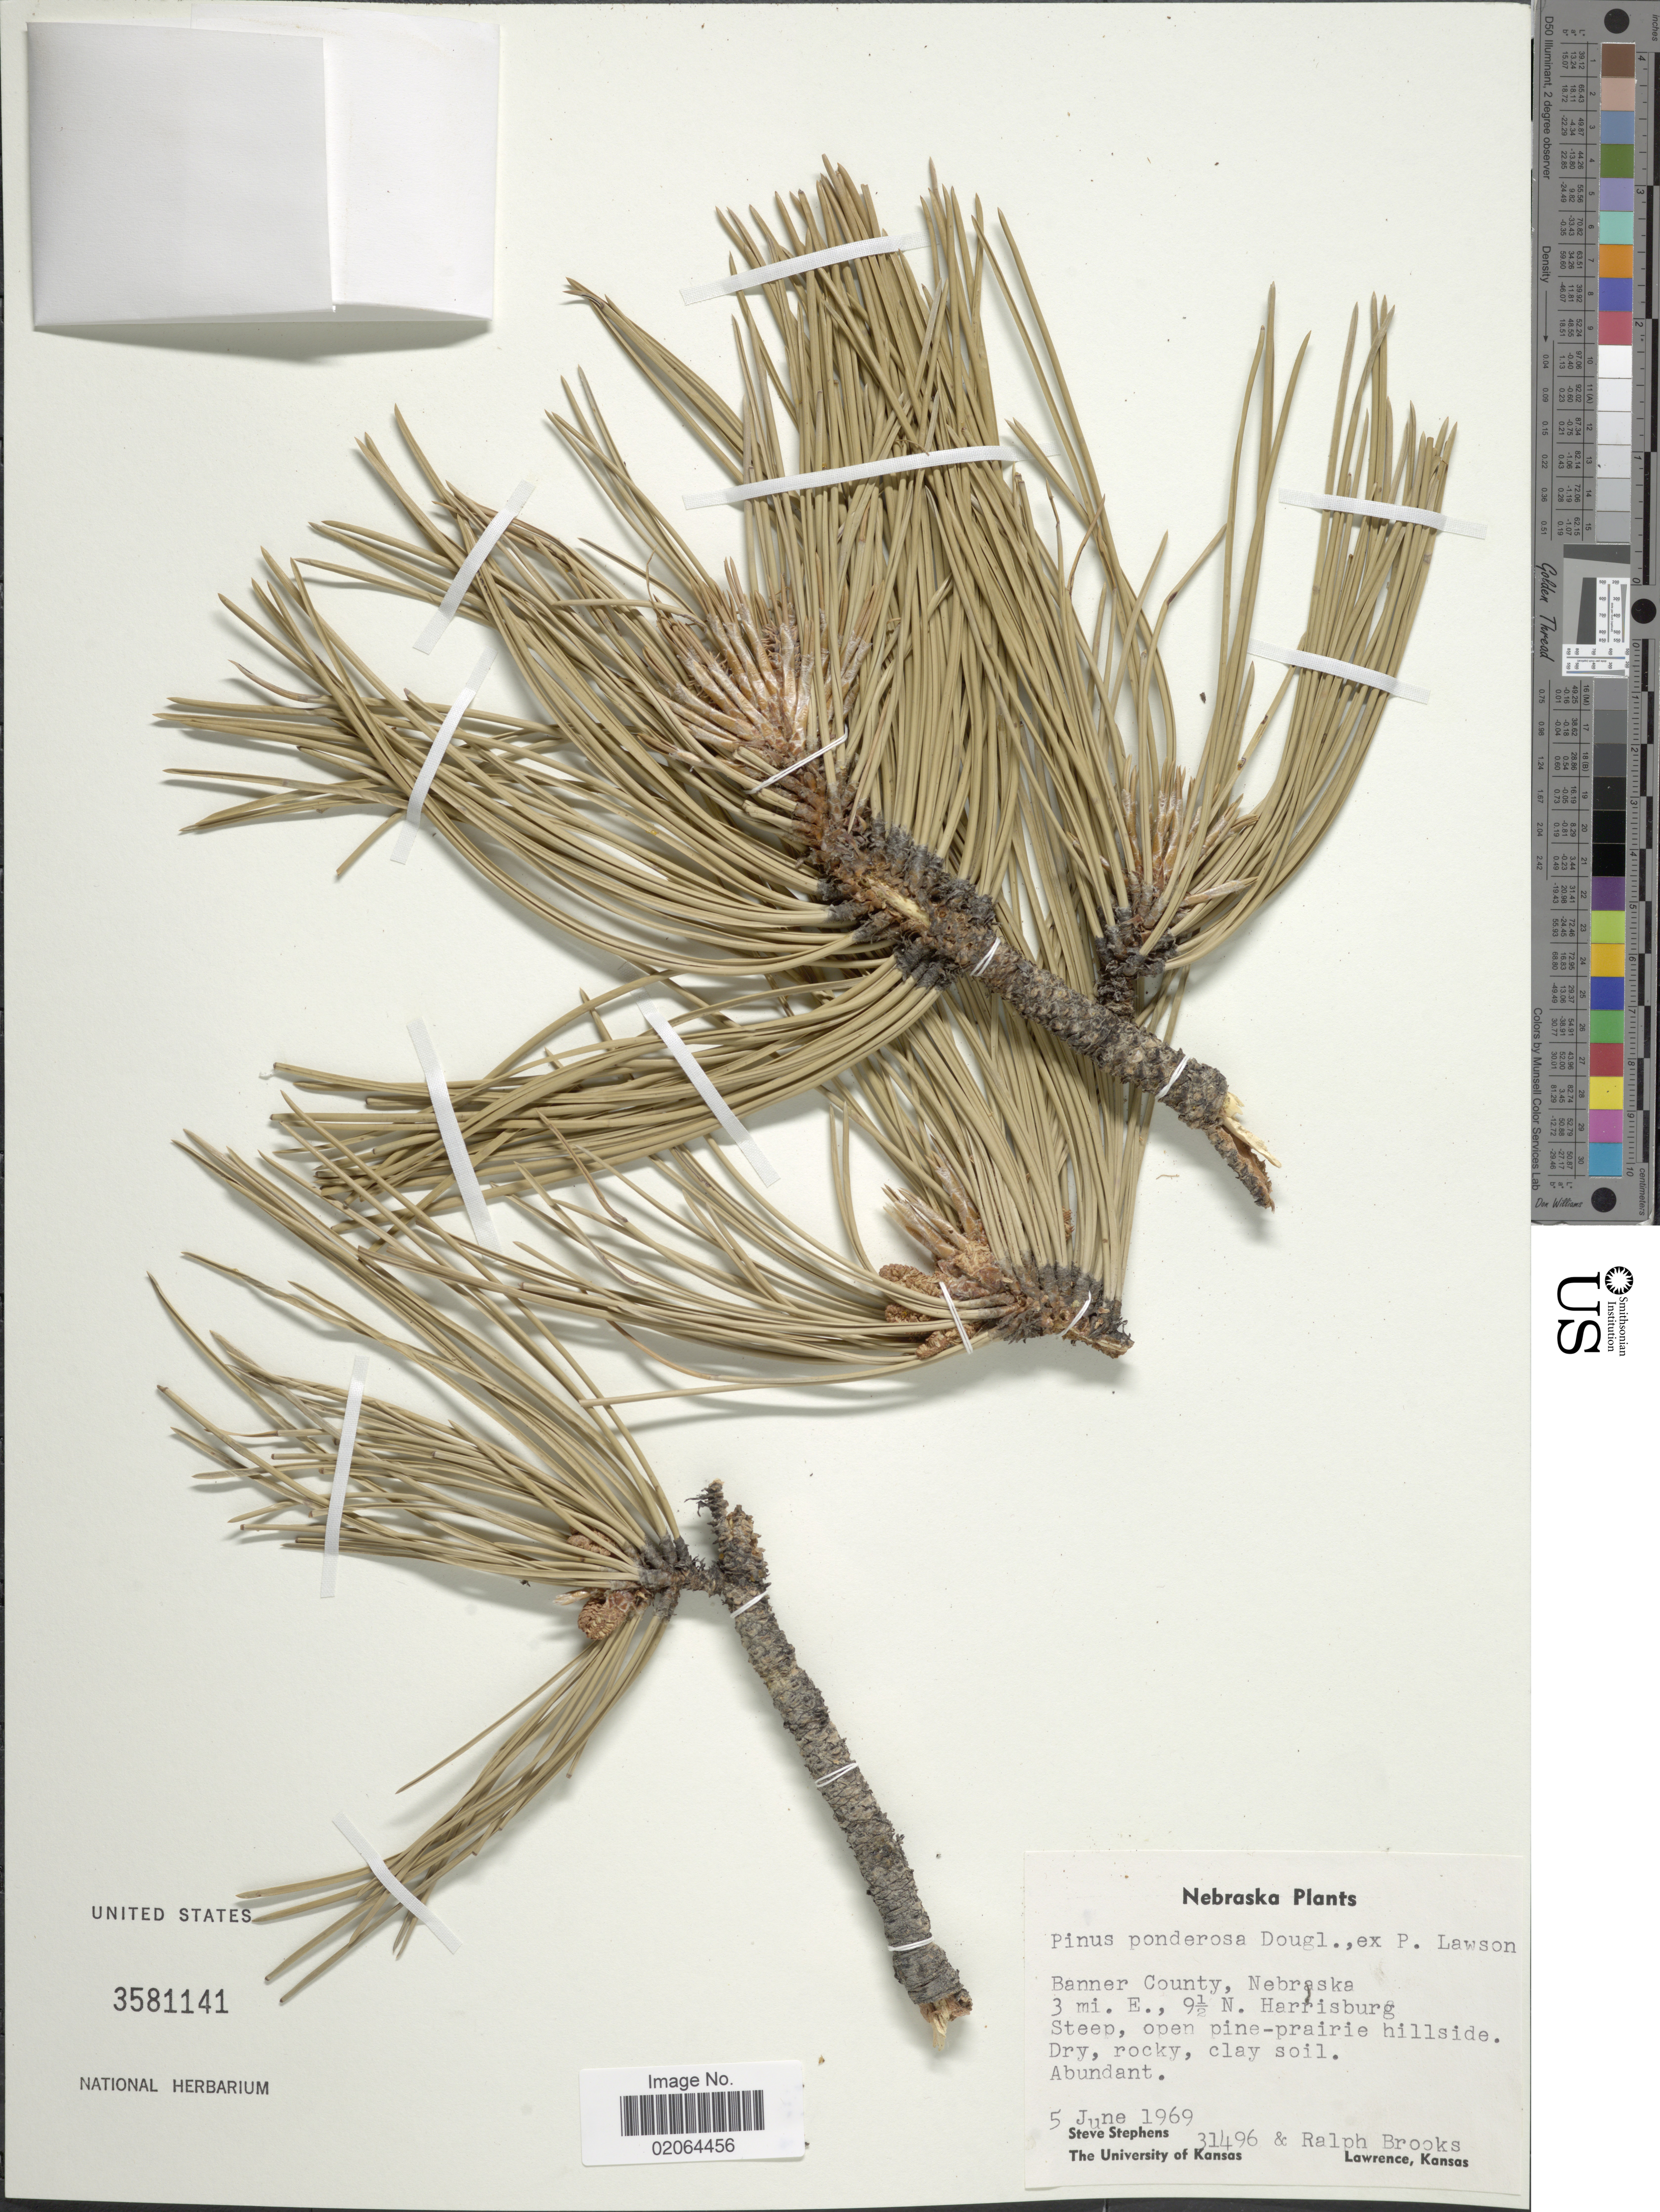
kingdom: Plantae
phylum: Tracheophyta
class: Pinopsida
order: Pinales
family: Pinaceae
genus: Pinus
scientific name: Pinus ponderosa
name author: Douglas ex C. Lawson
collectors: S. Stephens & R. E. Brooks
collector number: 31496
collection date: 1969-06-05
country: United States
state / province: Nebraska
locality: Nebraska, Banner County, Nebraska, 3 mi. E. 9½ N. Harrisburg.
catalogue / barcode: US 3581141